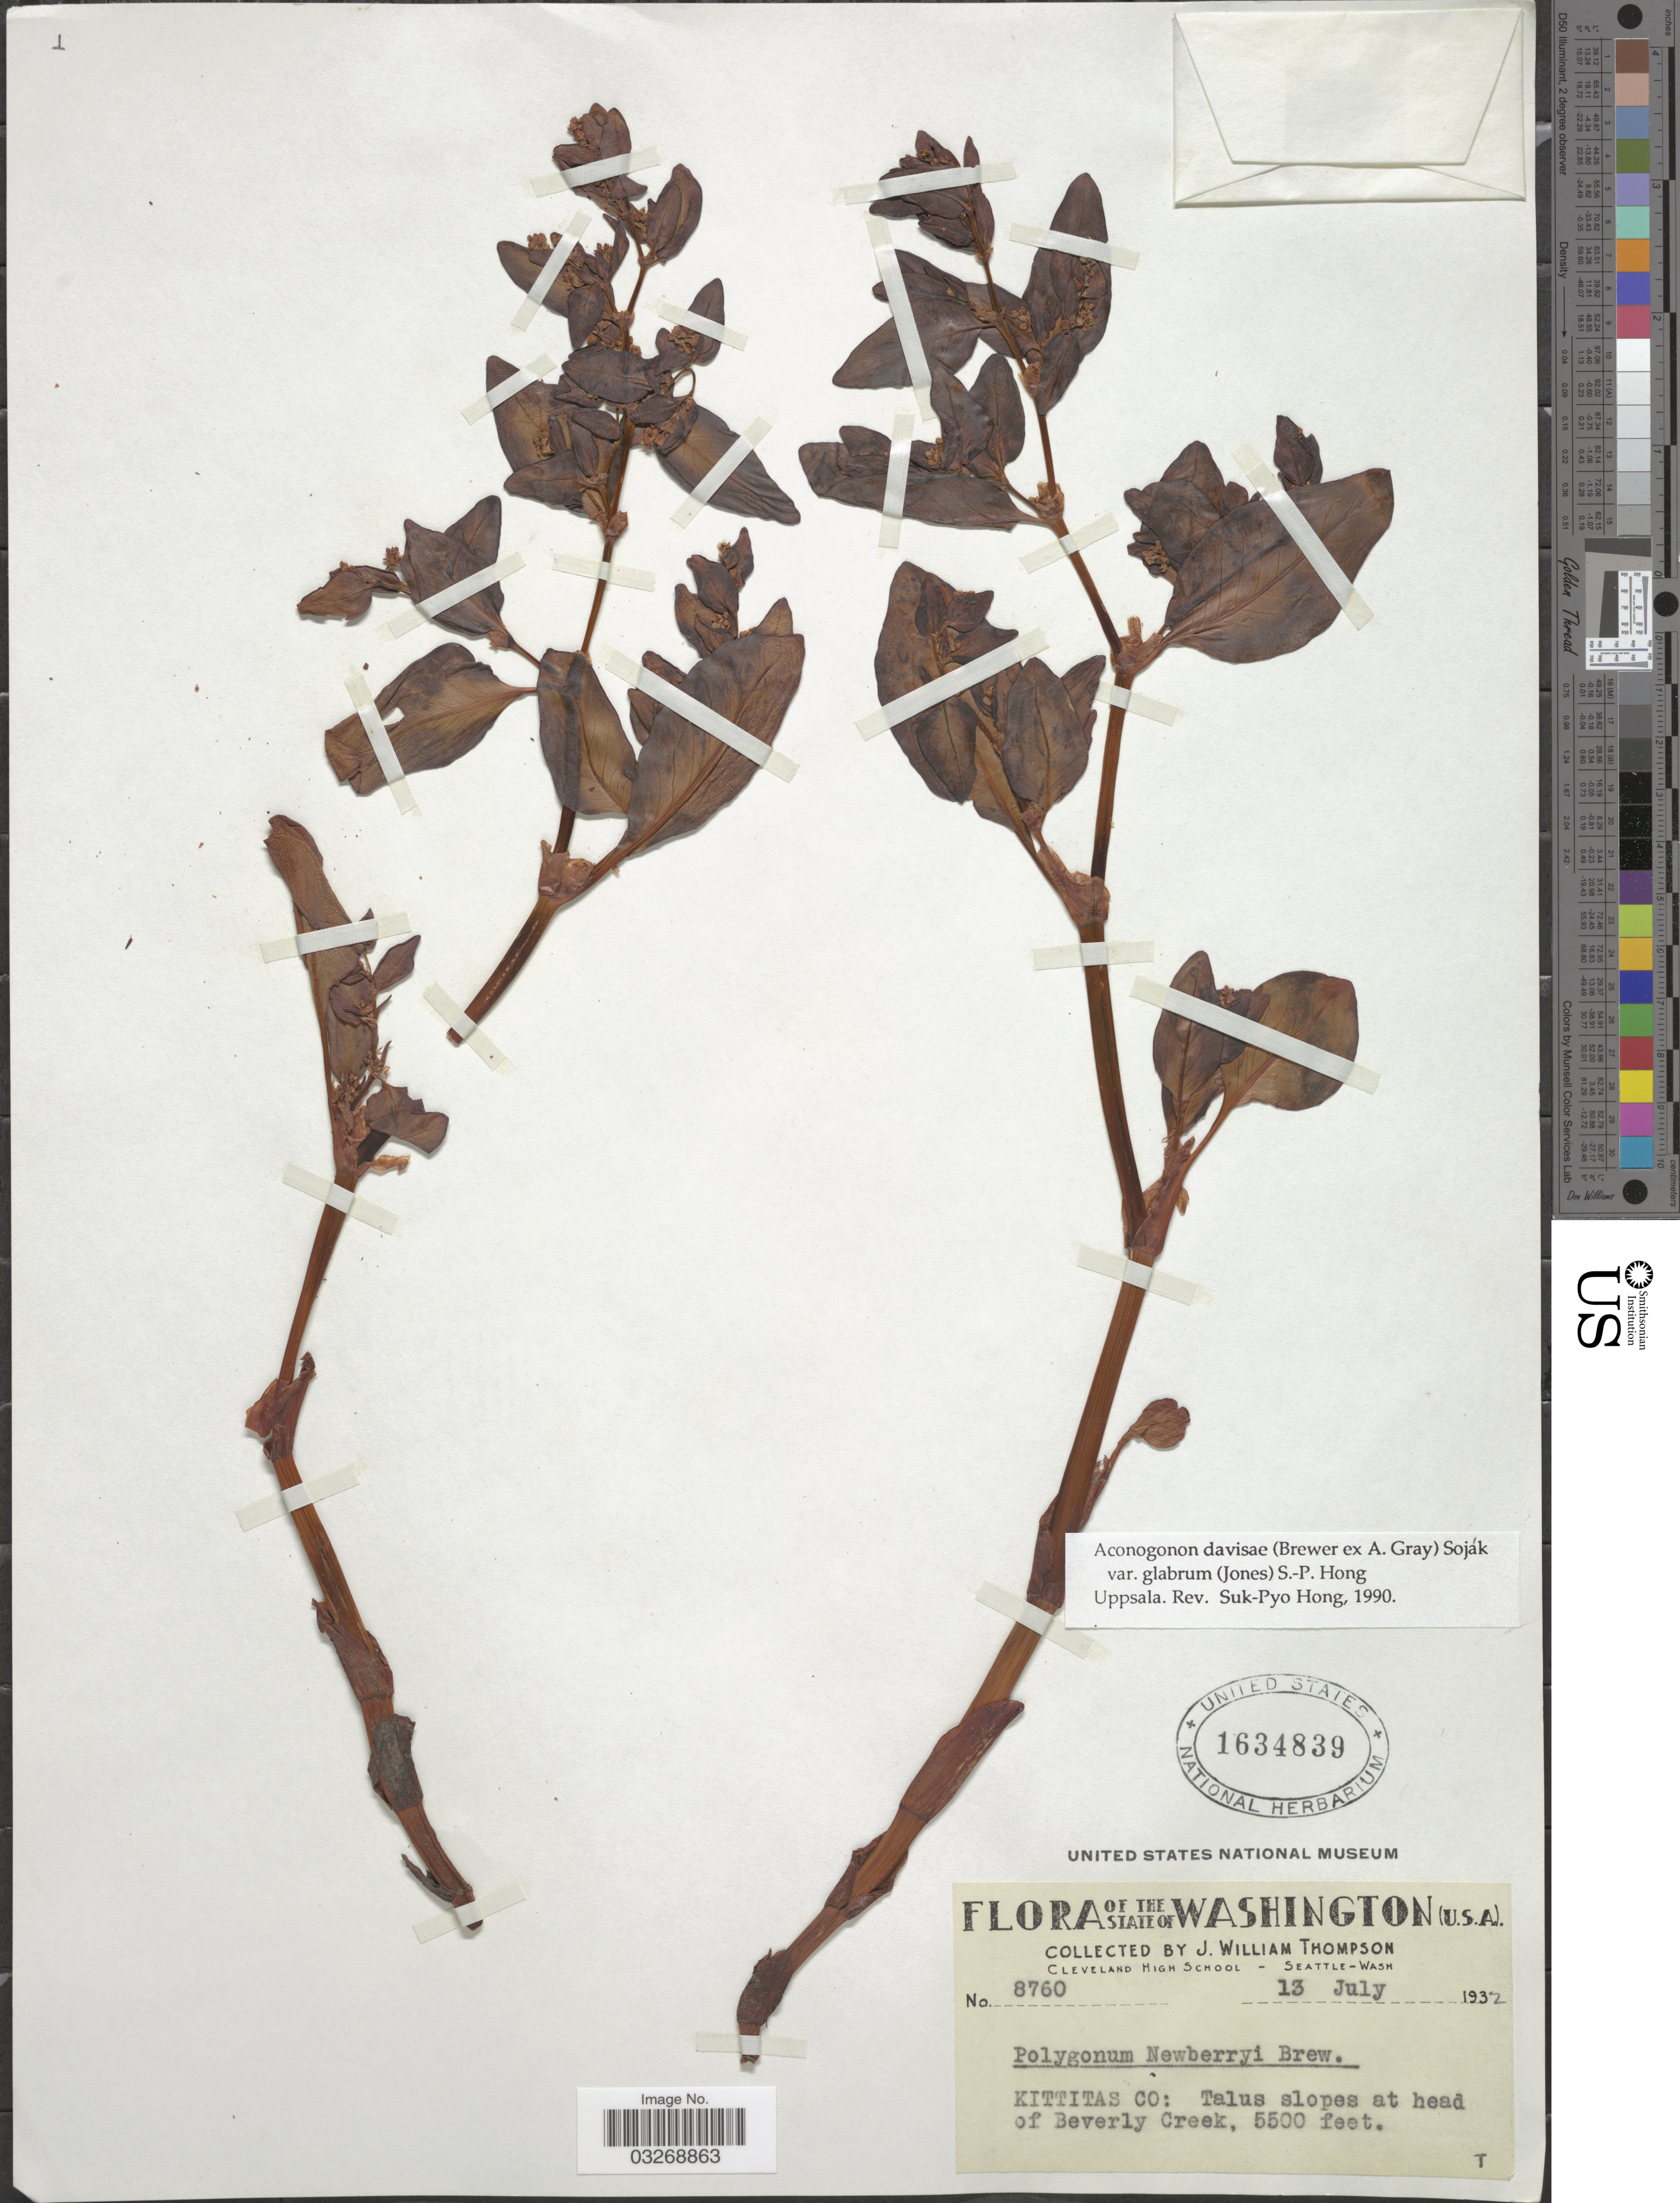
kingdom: Plantae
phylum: Tracheophyta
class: Magnoliopsida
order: Caryophyllales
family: Polygonaceae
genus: Koenigia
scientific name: Koenigia davisiae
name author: (W.H. Brewer ex A. Gray) T.M. Schust. & Reveal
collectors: J. W. Thompson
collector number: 8760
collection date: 1932-07-13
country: United States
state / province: Washington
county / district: Kittitas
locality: Kittitas Co: Talus slopes at head of Beverly Creek.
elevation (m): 1676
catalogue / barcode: US 1634839